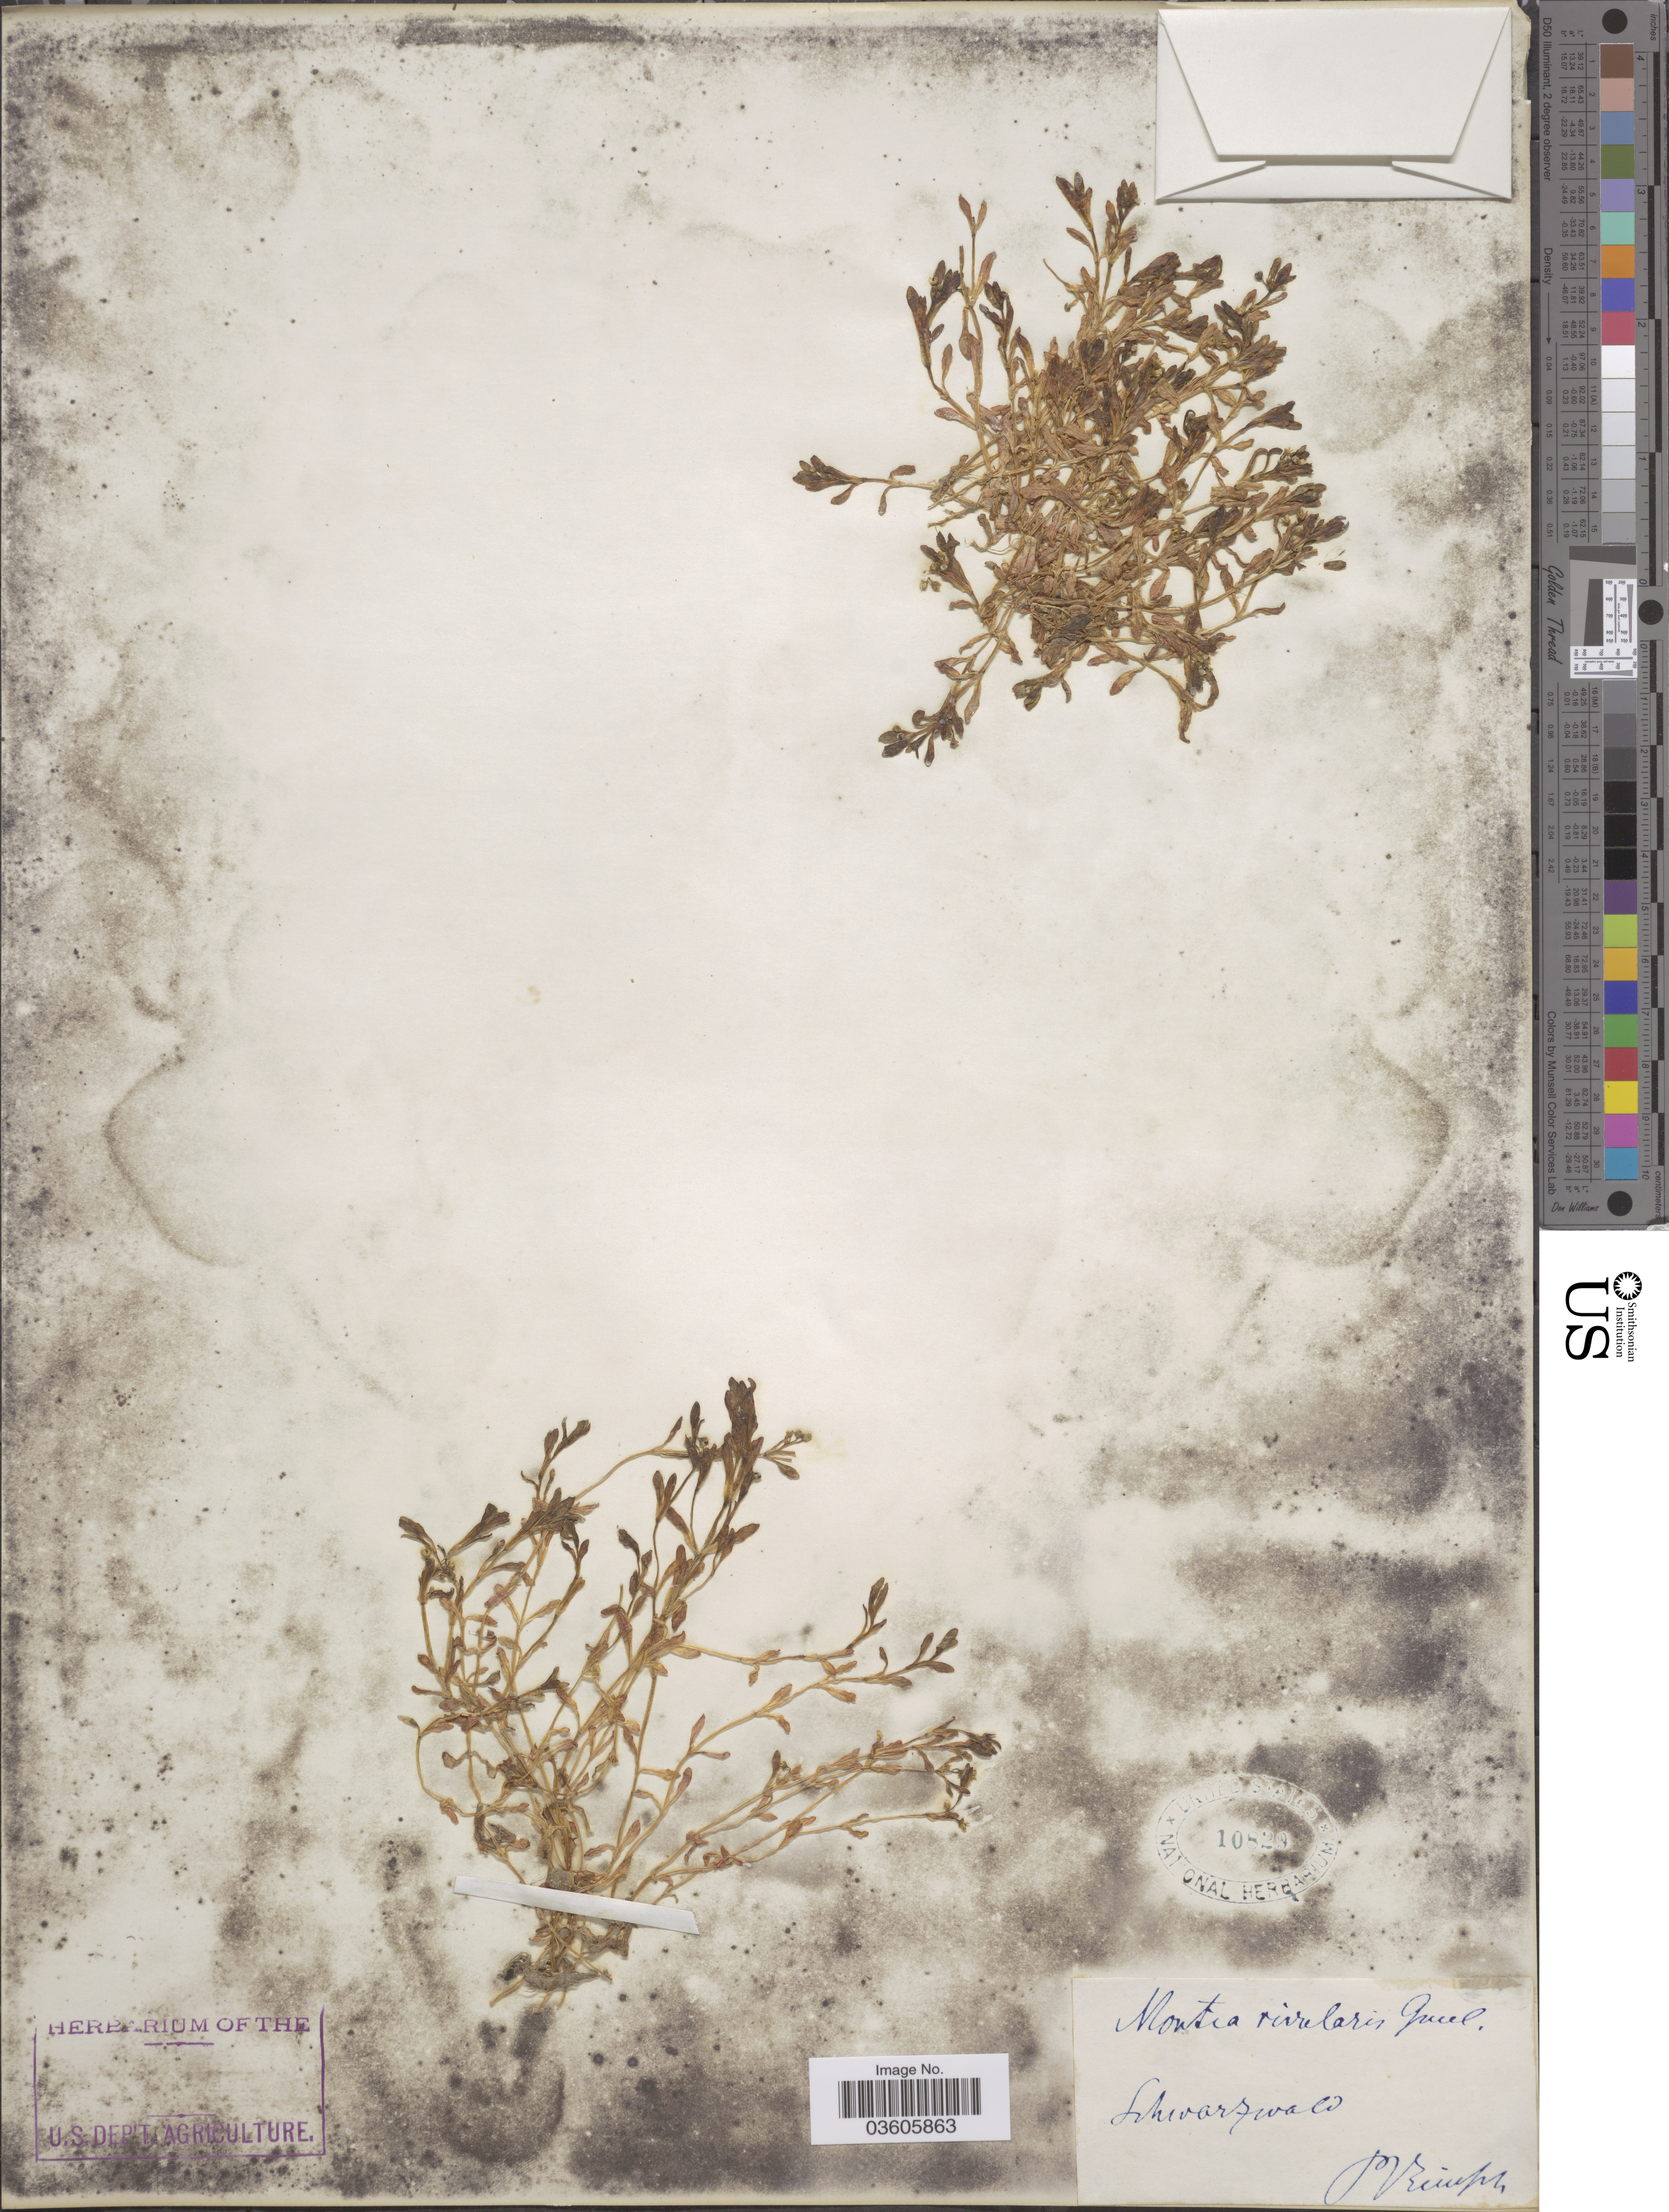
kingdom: Plantae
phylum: Tracheophyta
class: Magnoliopsida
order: Caryophyllales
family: Montiaceae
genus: Montia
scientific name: Montia rivularis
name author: C.C. Gmel.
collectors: P. Reinsch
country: Germany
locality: Schwarzwald.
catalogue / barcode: US 10829